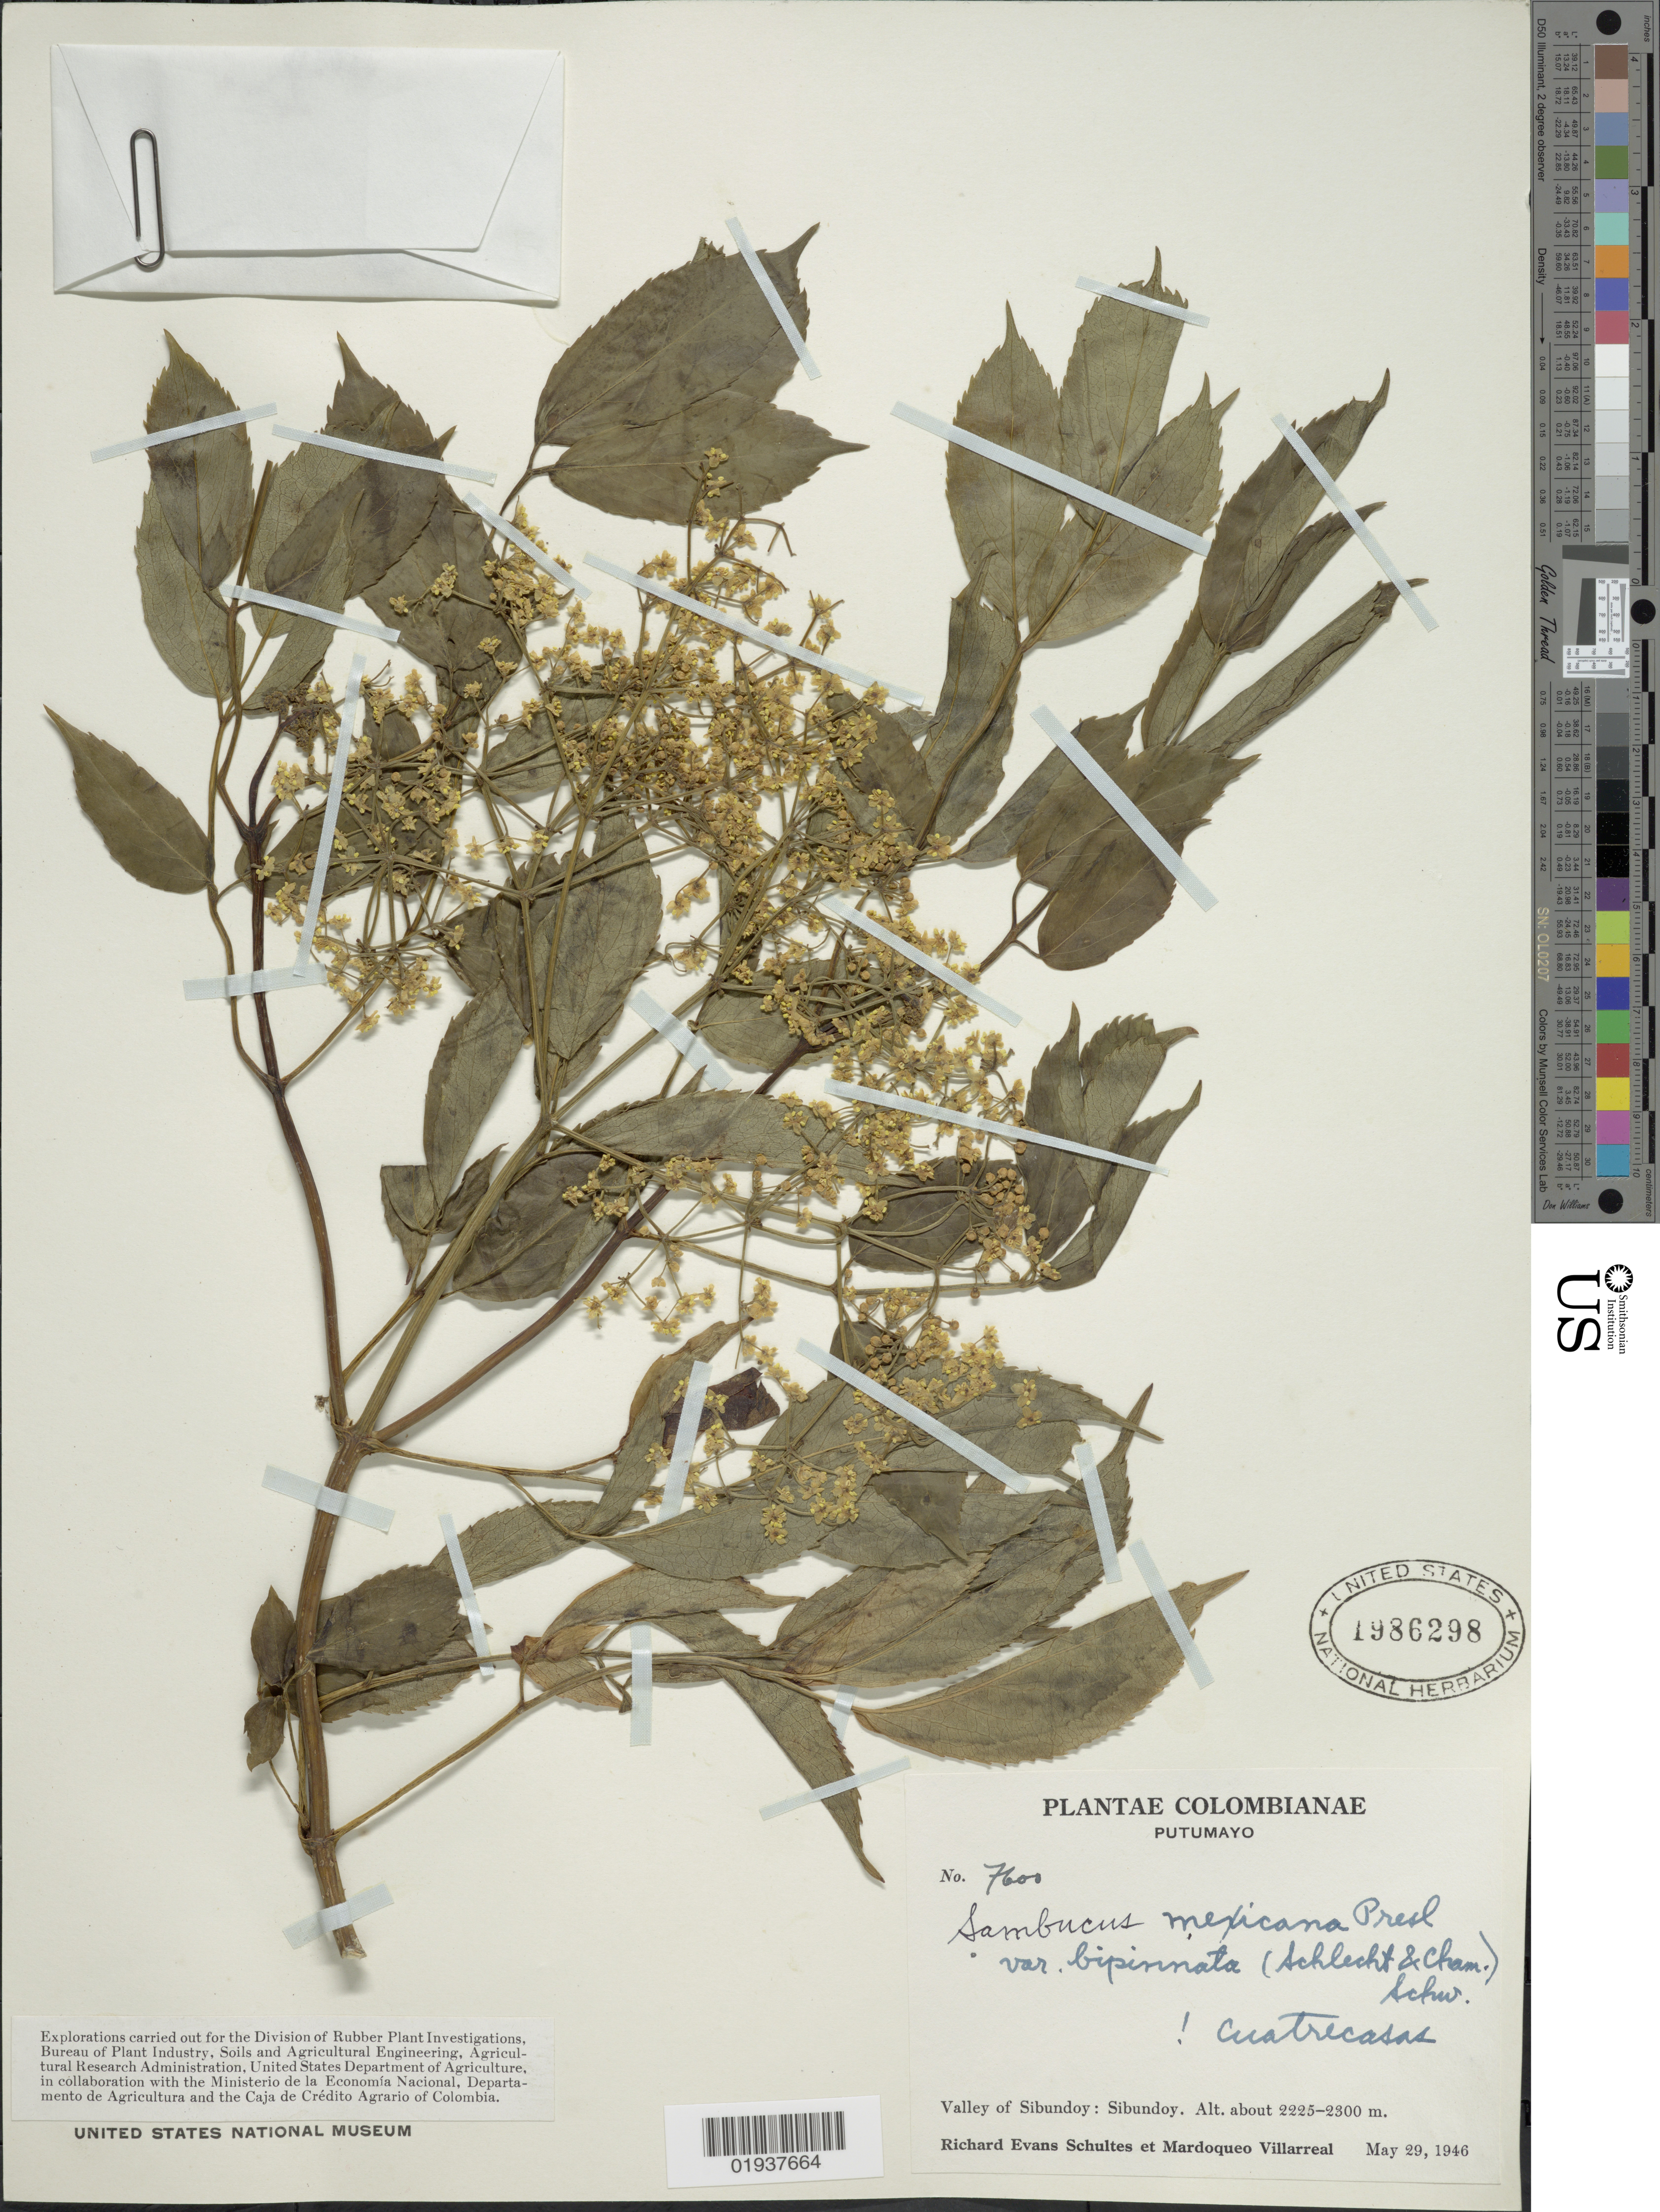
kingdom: Plantae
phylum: Tracheophyta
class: Magnoliopsida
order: Dipsacales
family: Viburnaceae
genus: Sambucus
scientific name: Sambucus canadensis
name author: L.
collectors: R. E. Schultes & M. Villarreal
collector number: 7600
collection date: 1946-05-29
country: Colombia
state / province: Putumayo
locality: Valley of Sibundoy: Sibundoy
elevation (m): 2225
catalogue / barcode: US 1986298